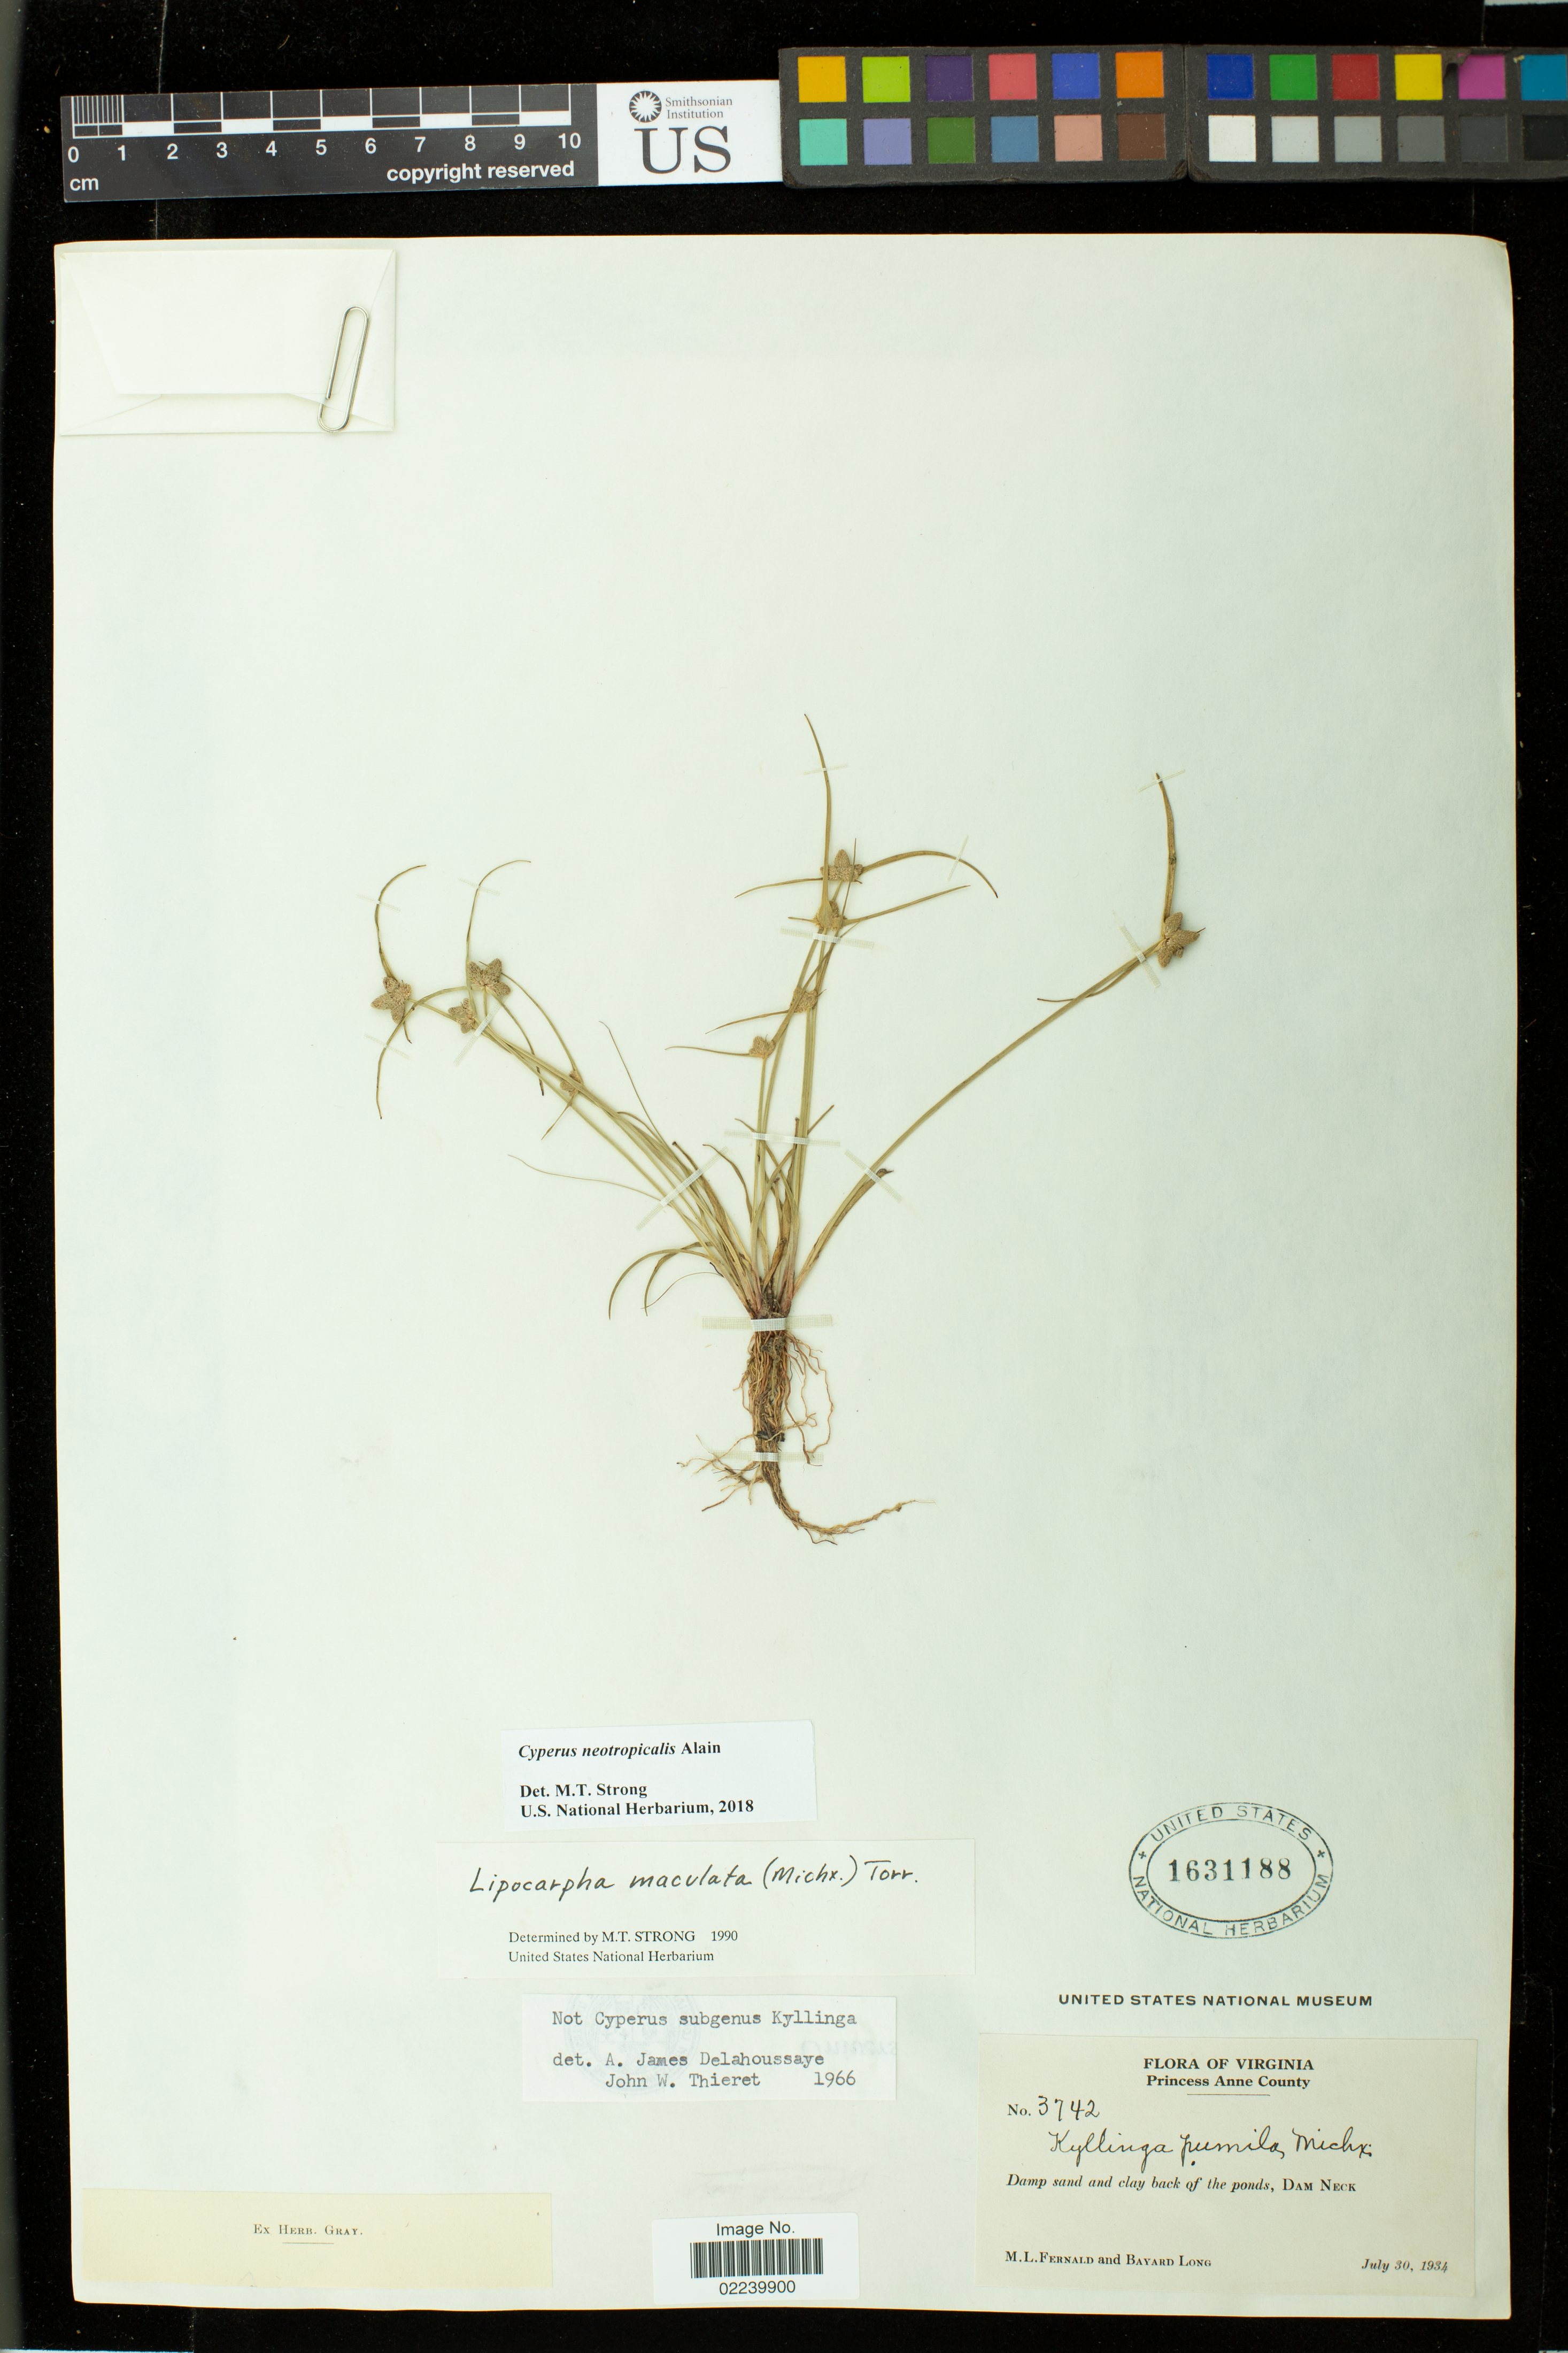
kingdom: Plantae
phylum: Tracheophyta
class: Liliopsida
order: Poales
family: Cyperaceae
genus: Cyperus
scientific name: Cyperus neotropicalis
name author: Alain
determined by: Strong, M. T., (US), Smithsonian Institution - National Museum of Natural History (UNITED STATES)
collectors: M. L. Fernald & B. H. Long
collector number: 3742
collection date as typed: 30 Jul 1934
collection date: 1934-07-30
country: United States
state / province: Virginia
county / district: City of Virginia Beach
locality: Dam Neck.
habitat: Damp sand and clay back of ponds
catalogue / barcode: US 1631188